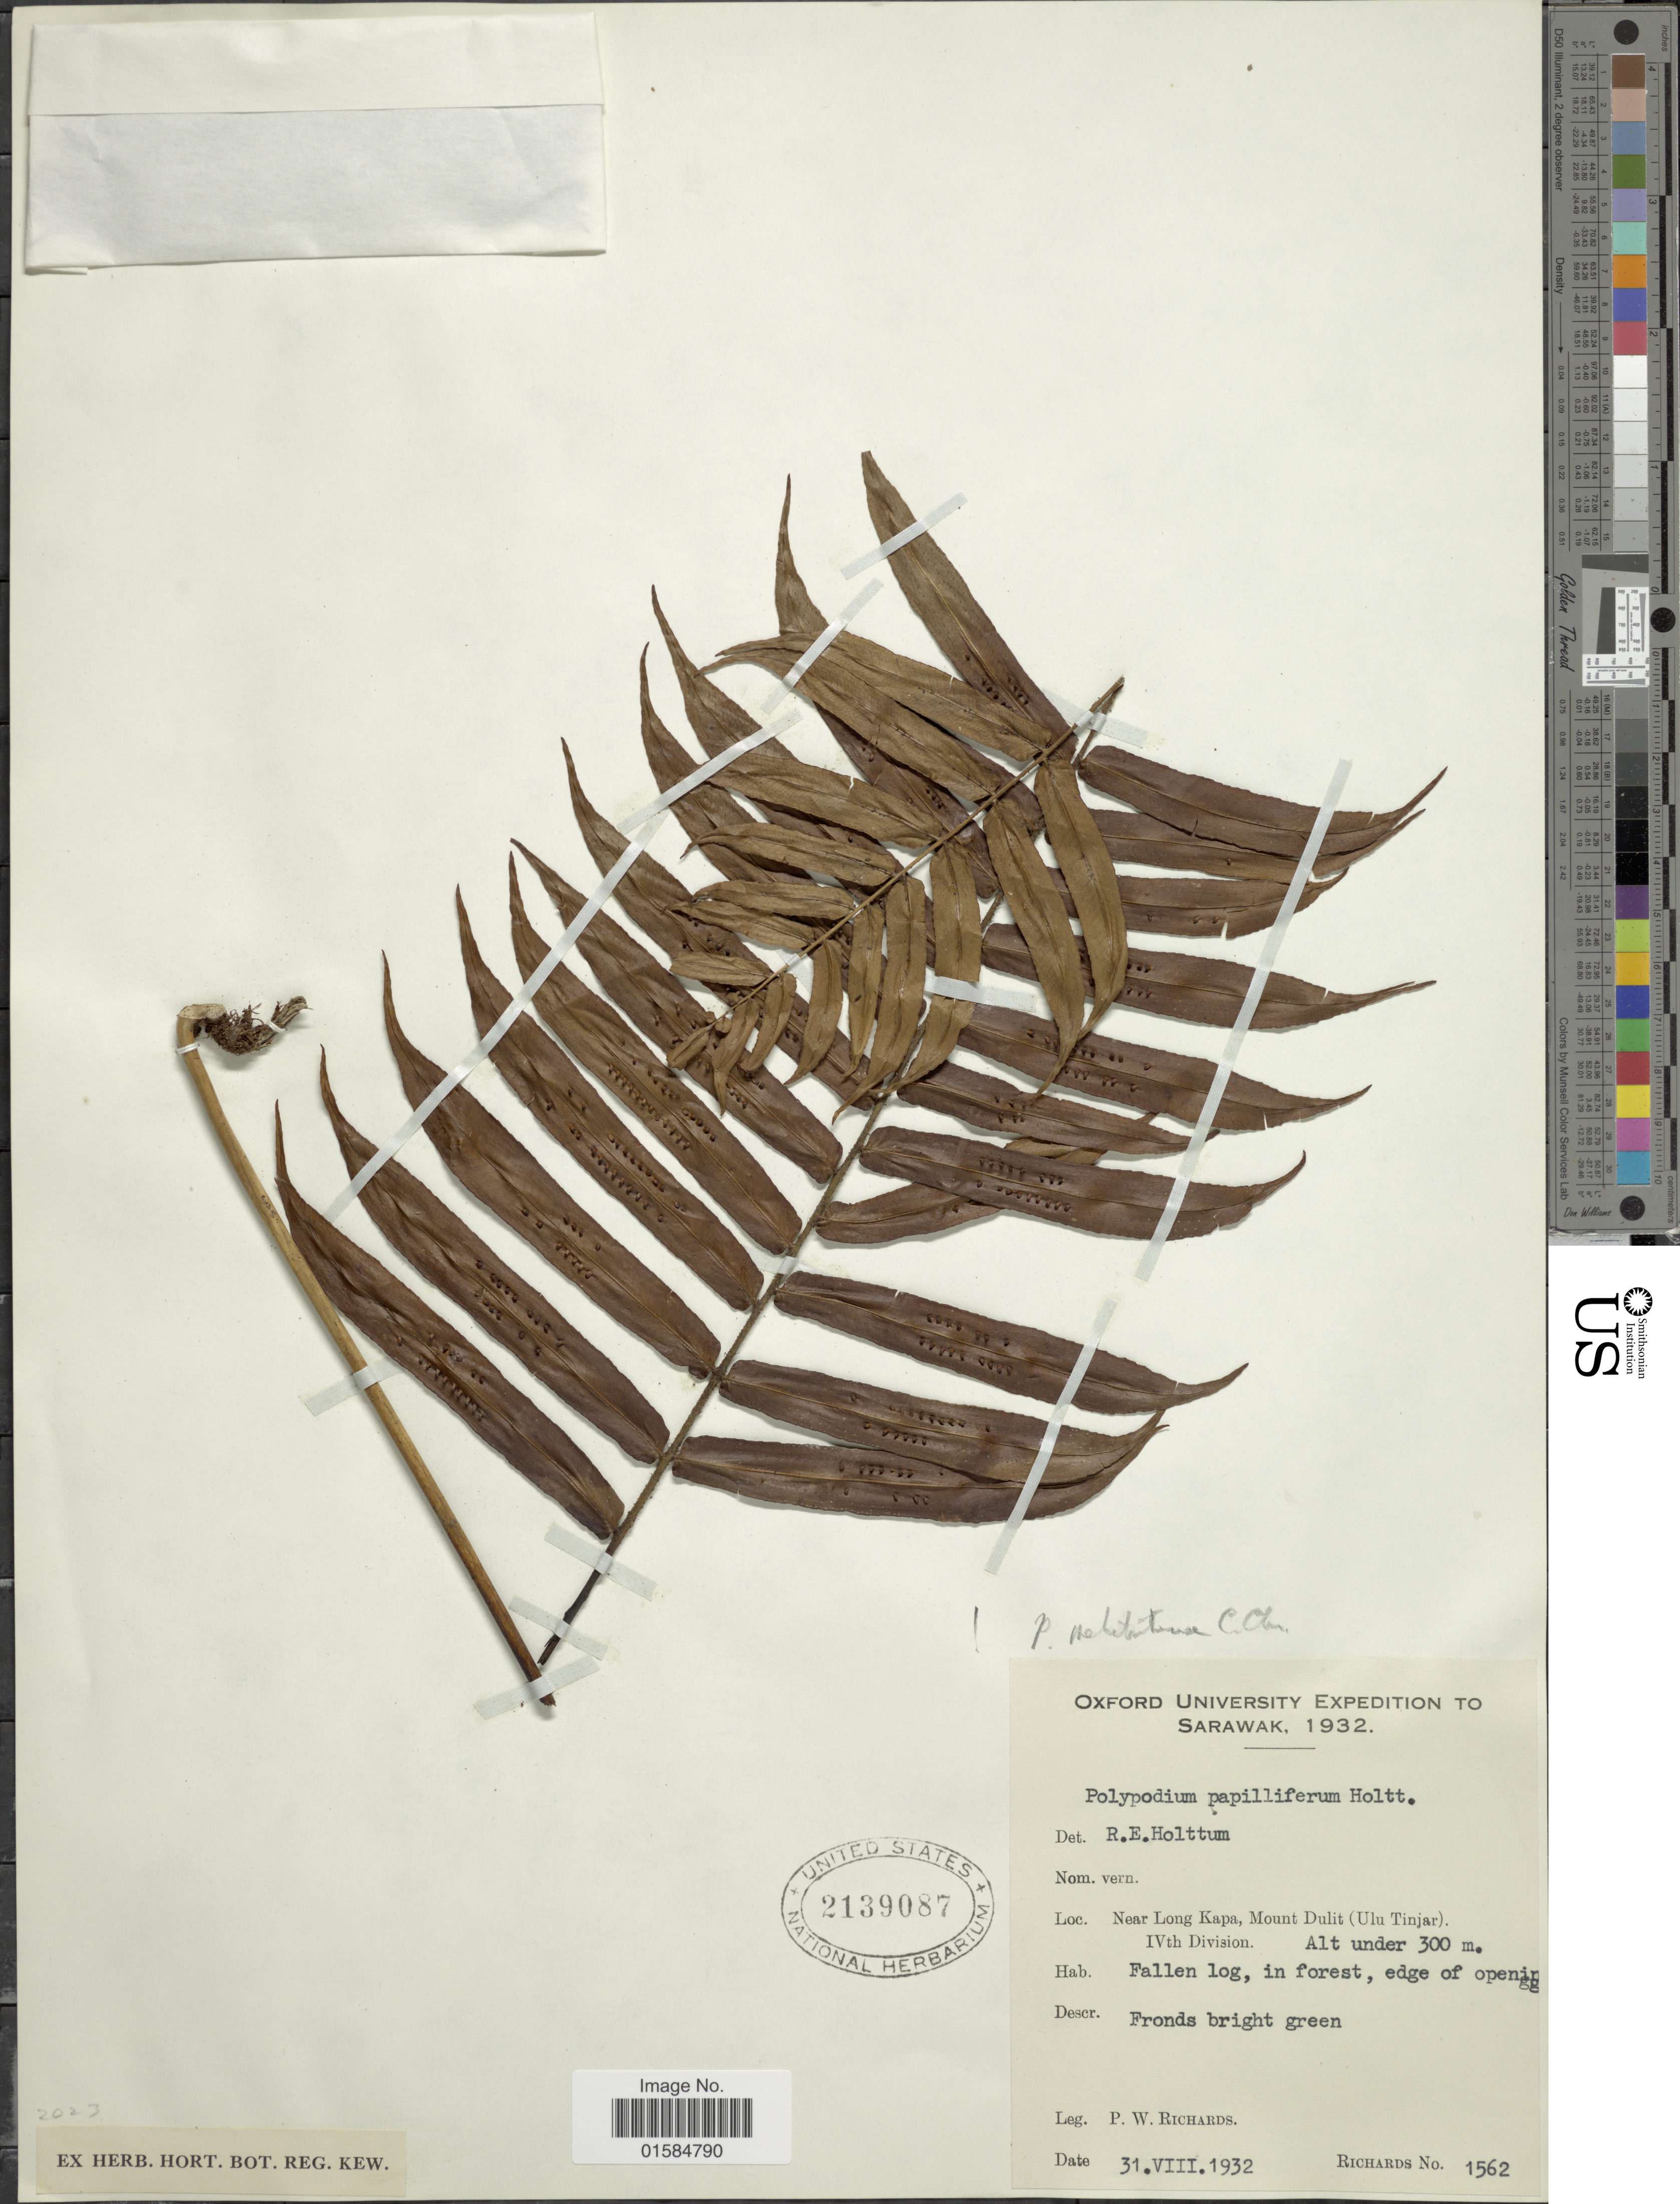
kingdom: Plantae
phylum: Tracheophyta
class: Polypodiopsida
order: Polypodiales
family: Polypodiaceae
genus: Goniophlebium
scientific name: Goniophlebium mehipitense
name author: (C. Chr.) Parris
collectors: P. Richards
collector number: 1562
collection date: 1932-08-31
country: Malaysia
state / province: Sarawak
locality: Near Long Kapa, Mount Dulit (Ulu Tinjar), 4th Division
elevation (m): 300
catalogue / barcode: US 2139087